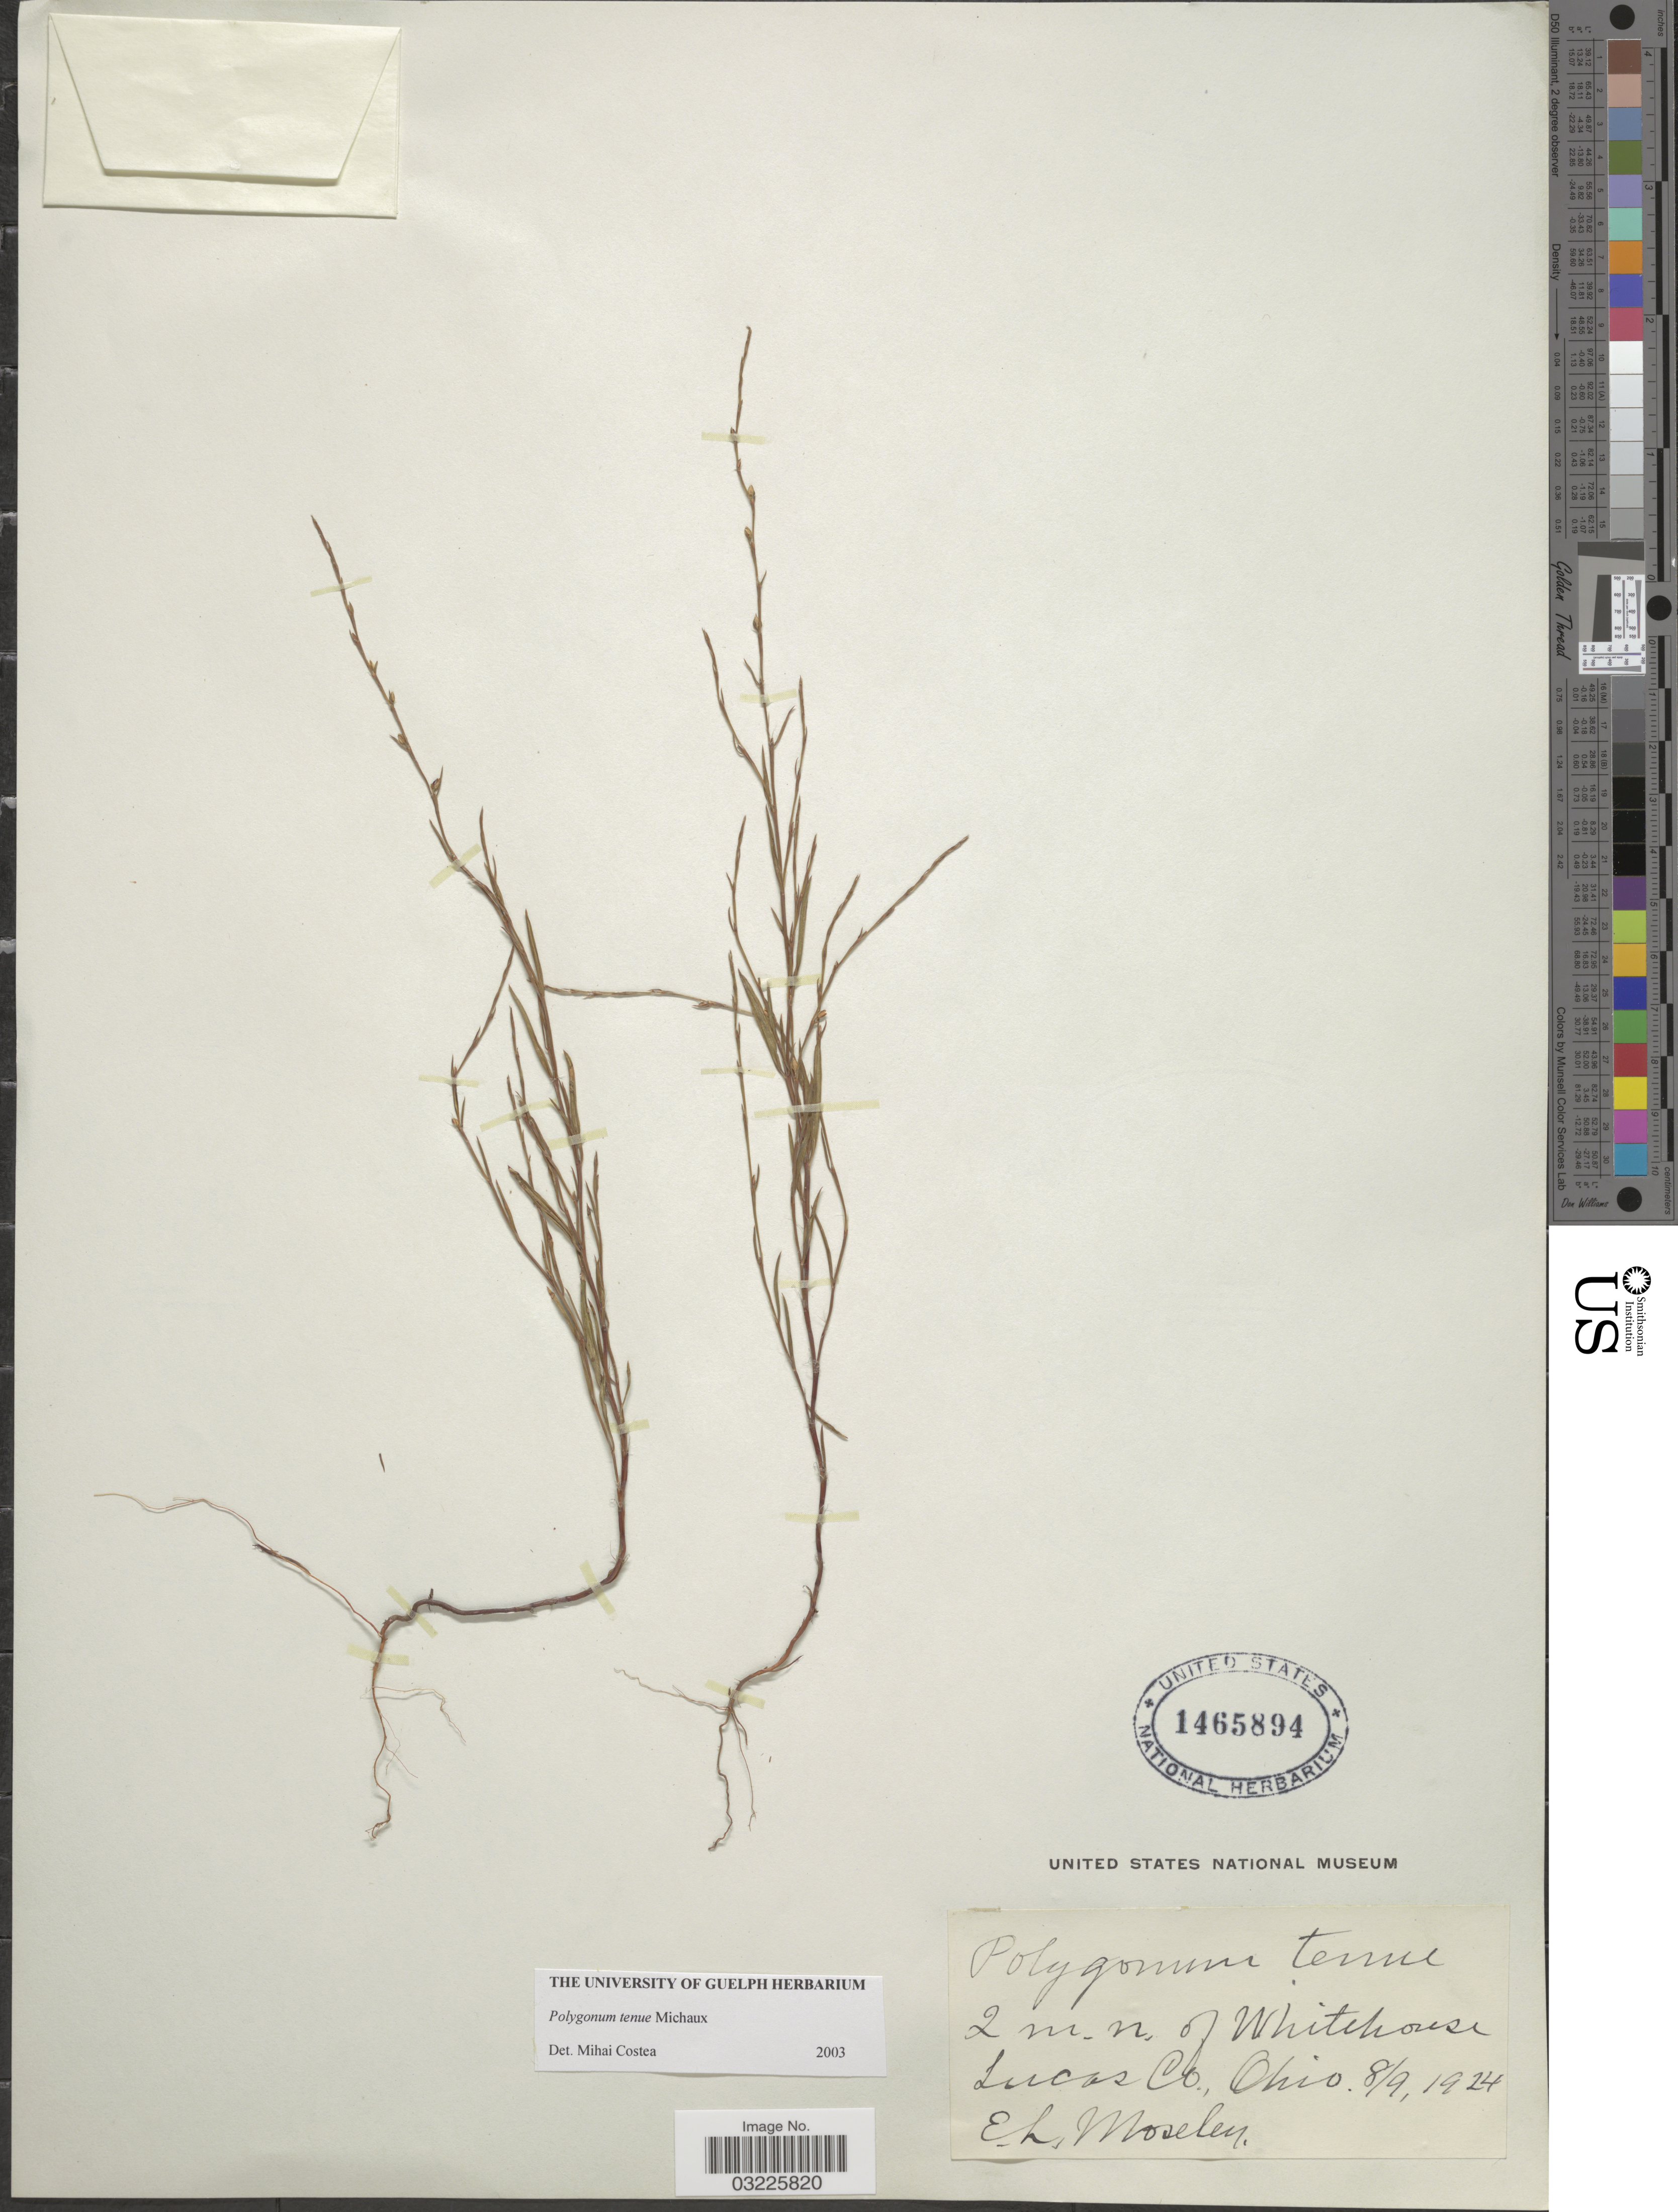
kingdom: Plantae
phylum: Tracheophyta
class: Magnoliopsida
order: Caryophyllales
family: Polygonaceae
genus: Polygonum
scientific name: Polygonum tenue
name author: F. Michx.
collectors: E. Moseley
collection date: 1924-08-09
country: United States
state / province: Ohio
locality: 2 m. n. of Whitehouse Lucas Co.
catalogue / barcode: US 1465894